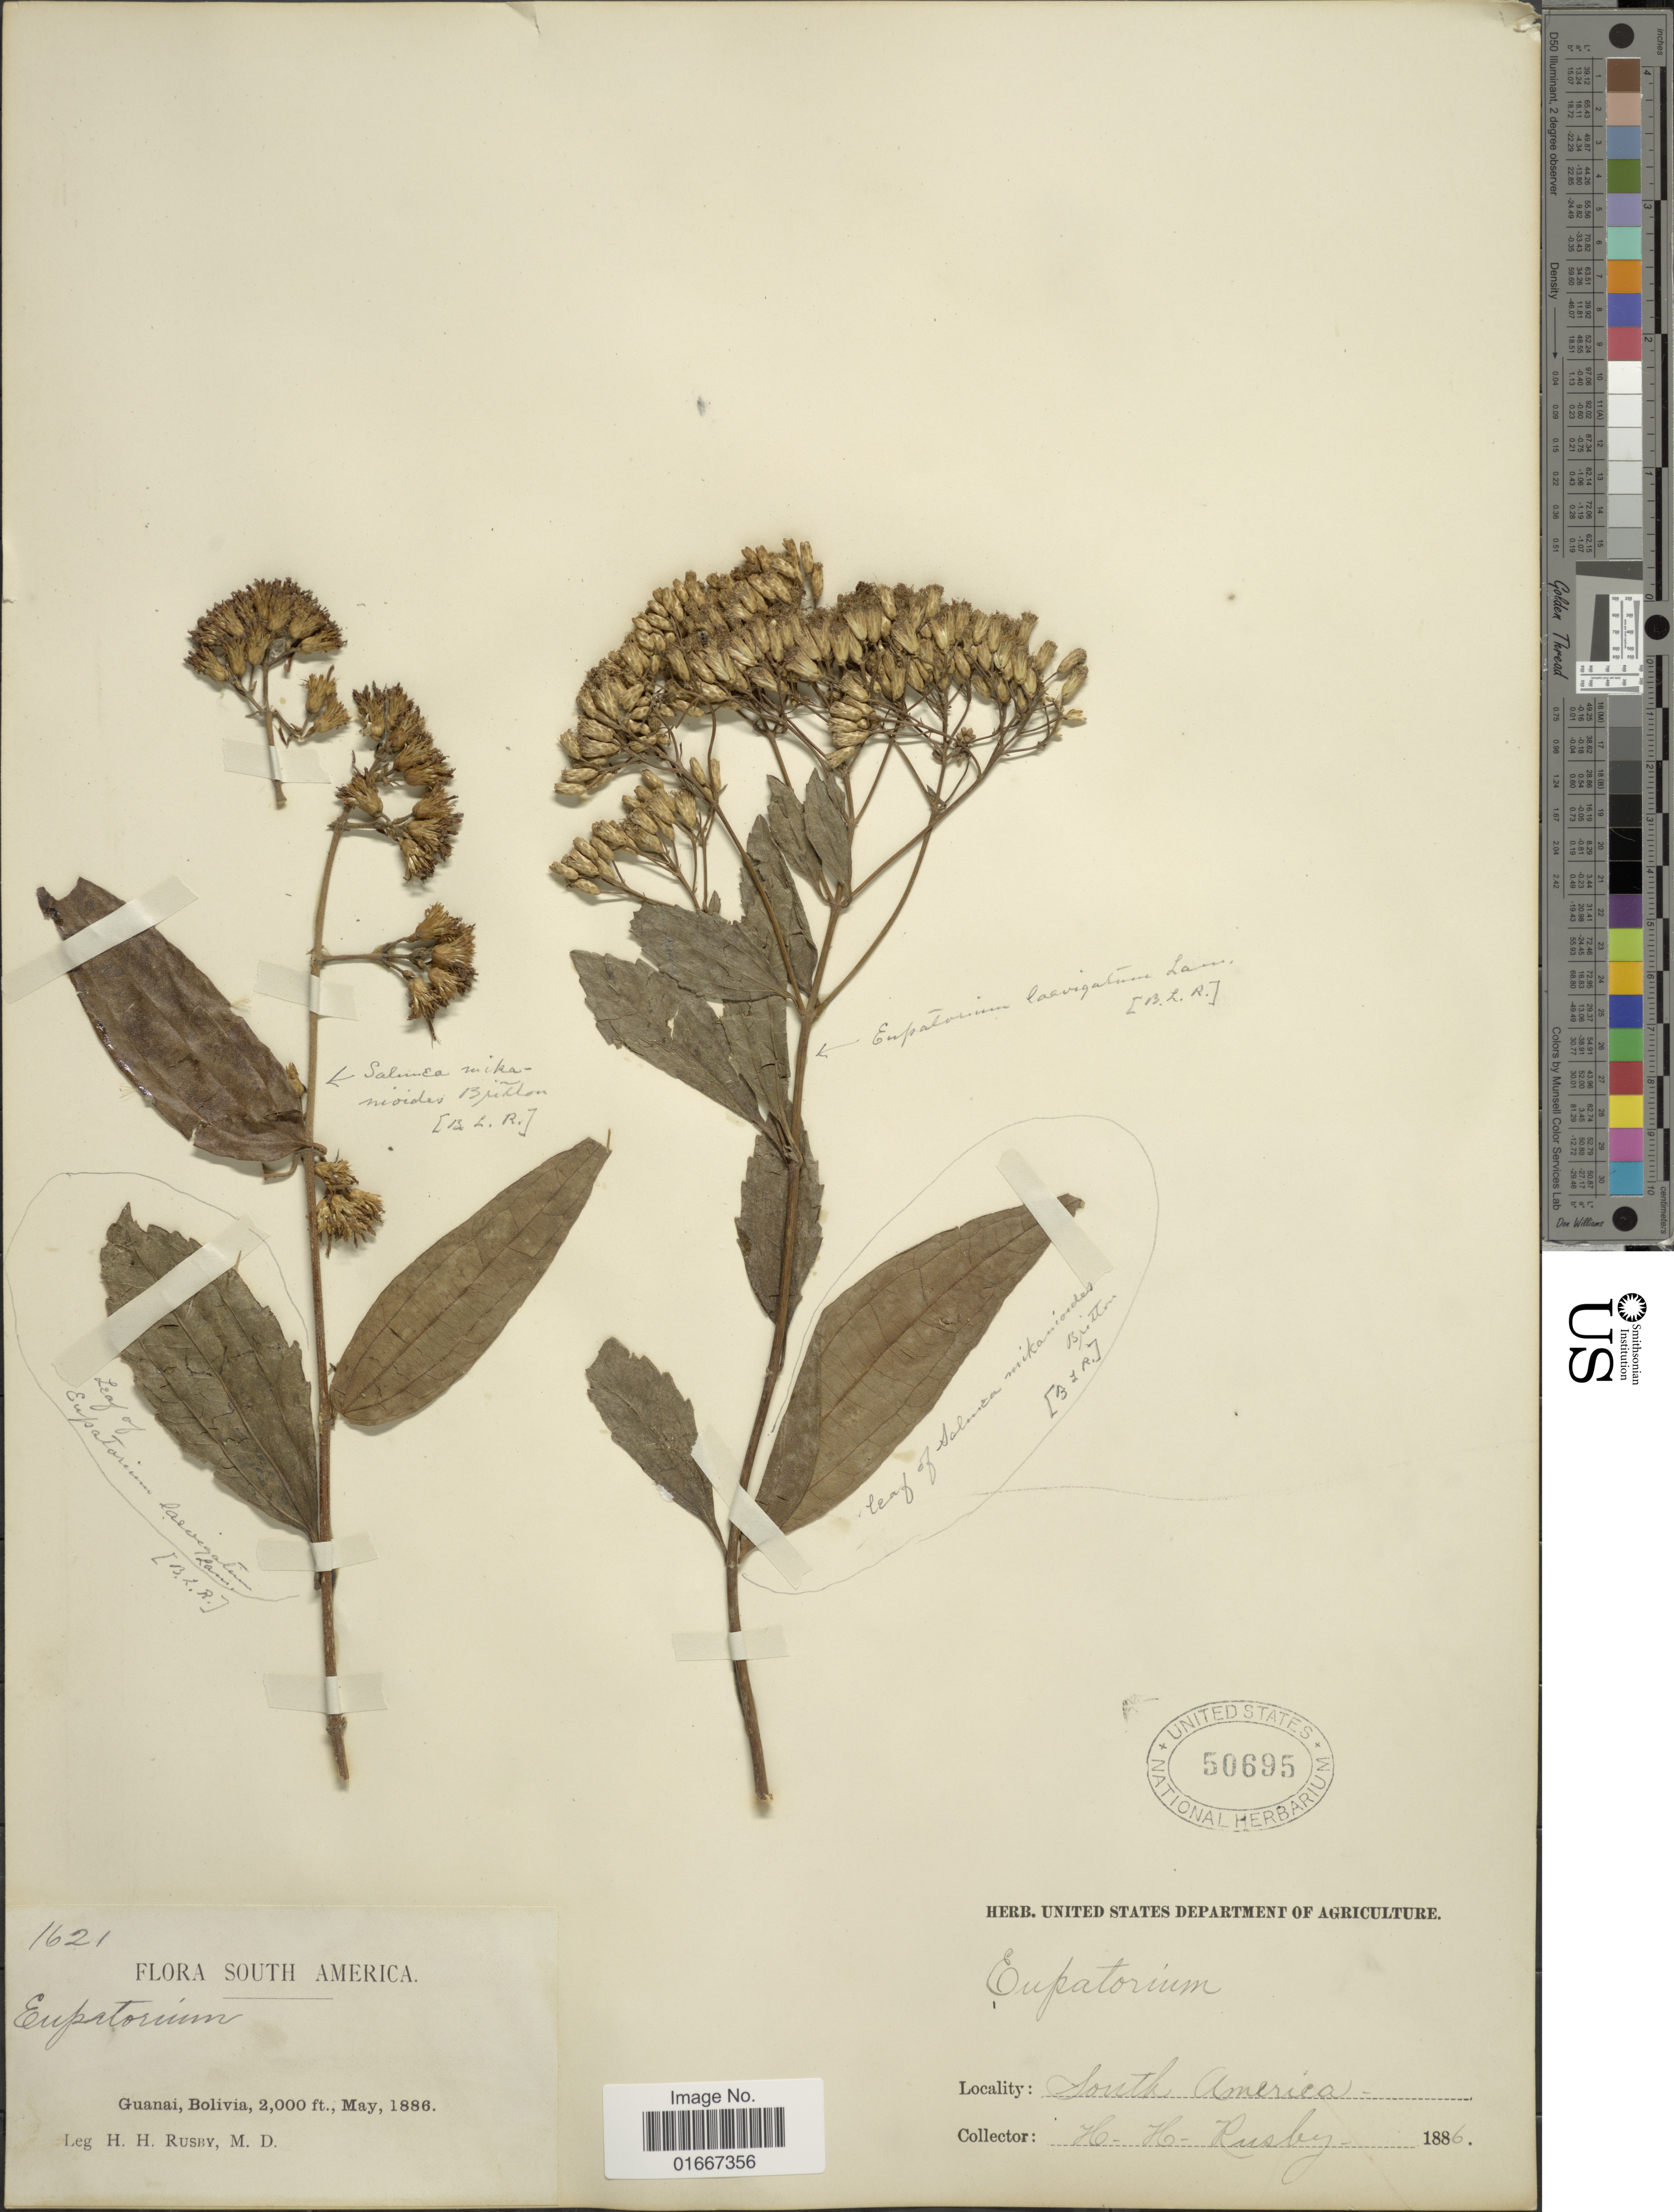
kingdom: Plantae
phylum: Tracheophyta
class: Magnoliopsida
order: Asterales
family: Asteraceae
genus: Chromolaena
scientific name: Chromolaena laevigata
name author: (Lam.) R.M. King & H. Rob.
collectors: H. H. Rusby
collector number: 1621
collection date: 1886-05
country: Bolivia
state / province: La Páz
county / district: Larecaja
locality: Guanay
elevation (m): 610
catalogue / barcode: US 50695